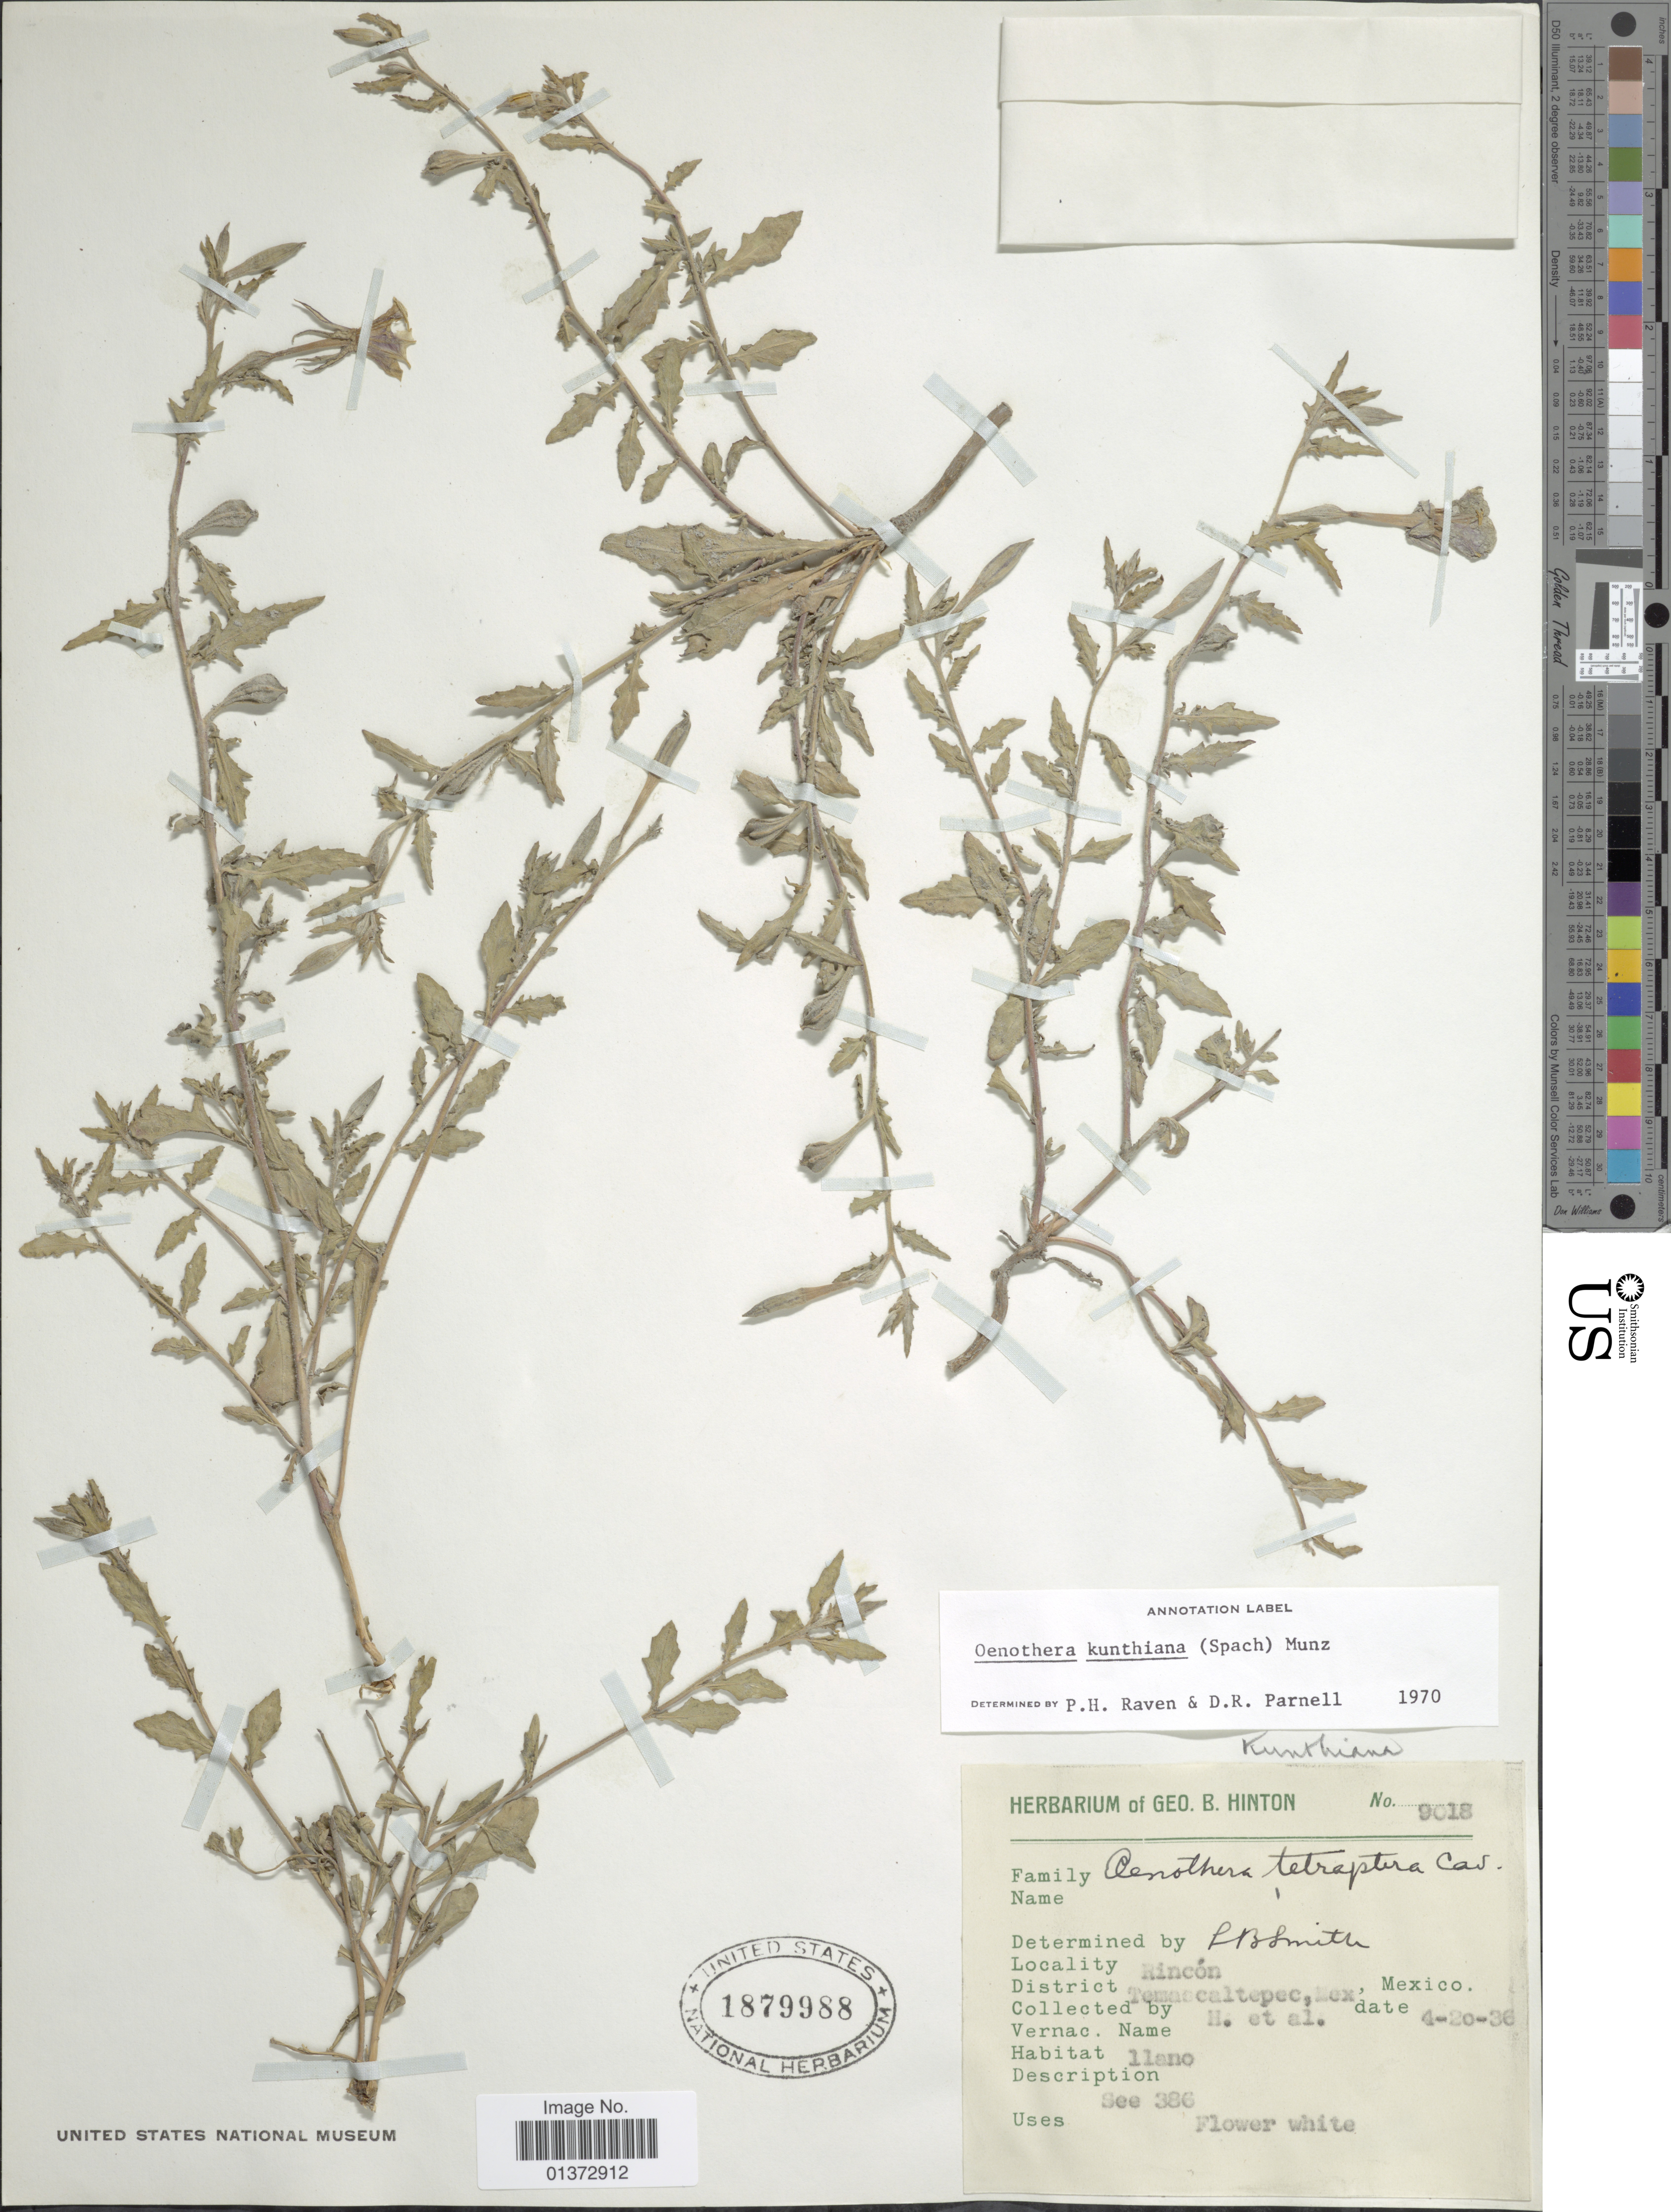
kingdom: Plantae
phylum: Tracheophyta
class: Magnoliopsida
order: Myrtales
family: Onagraceae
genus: Oenothera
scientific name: Oenothera kunthiana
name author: (Spach) Munz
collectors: G. B. Hinton & et al.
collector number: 9018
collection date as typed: Transcribed d/m/y: 20/4/36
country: Mexico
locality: Rincón, District Temascalteoec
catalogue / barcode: US 1879988